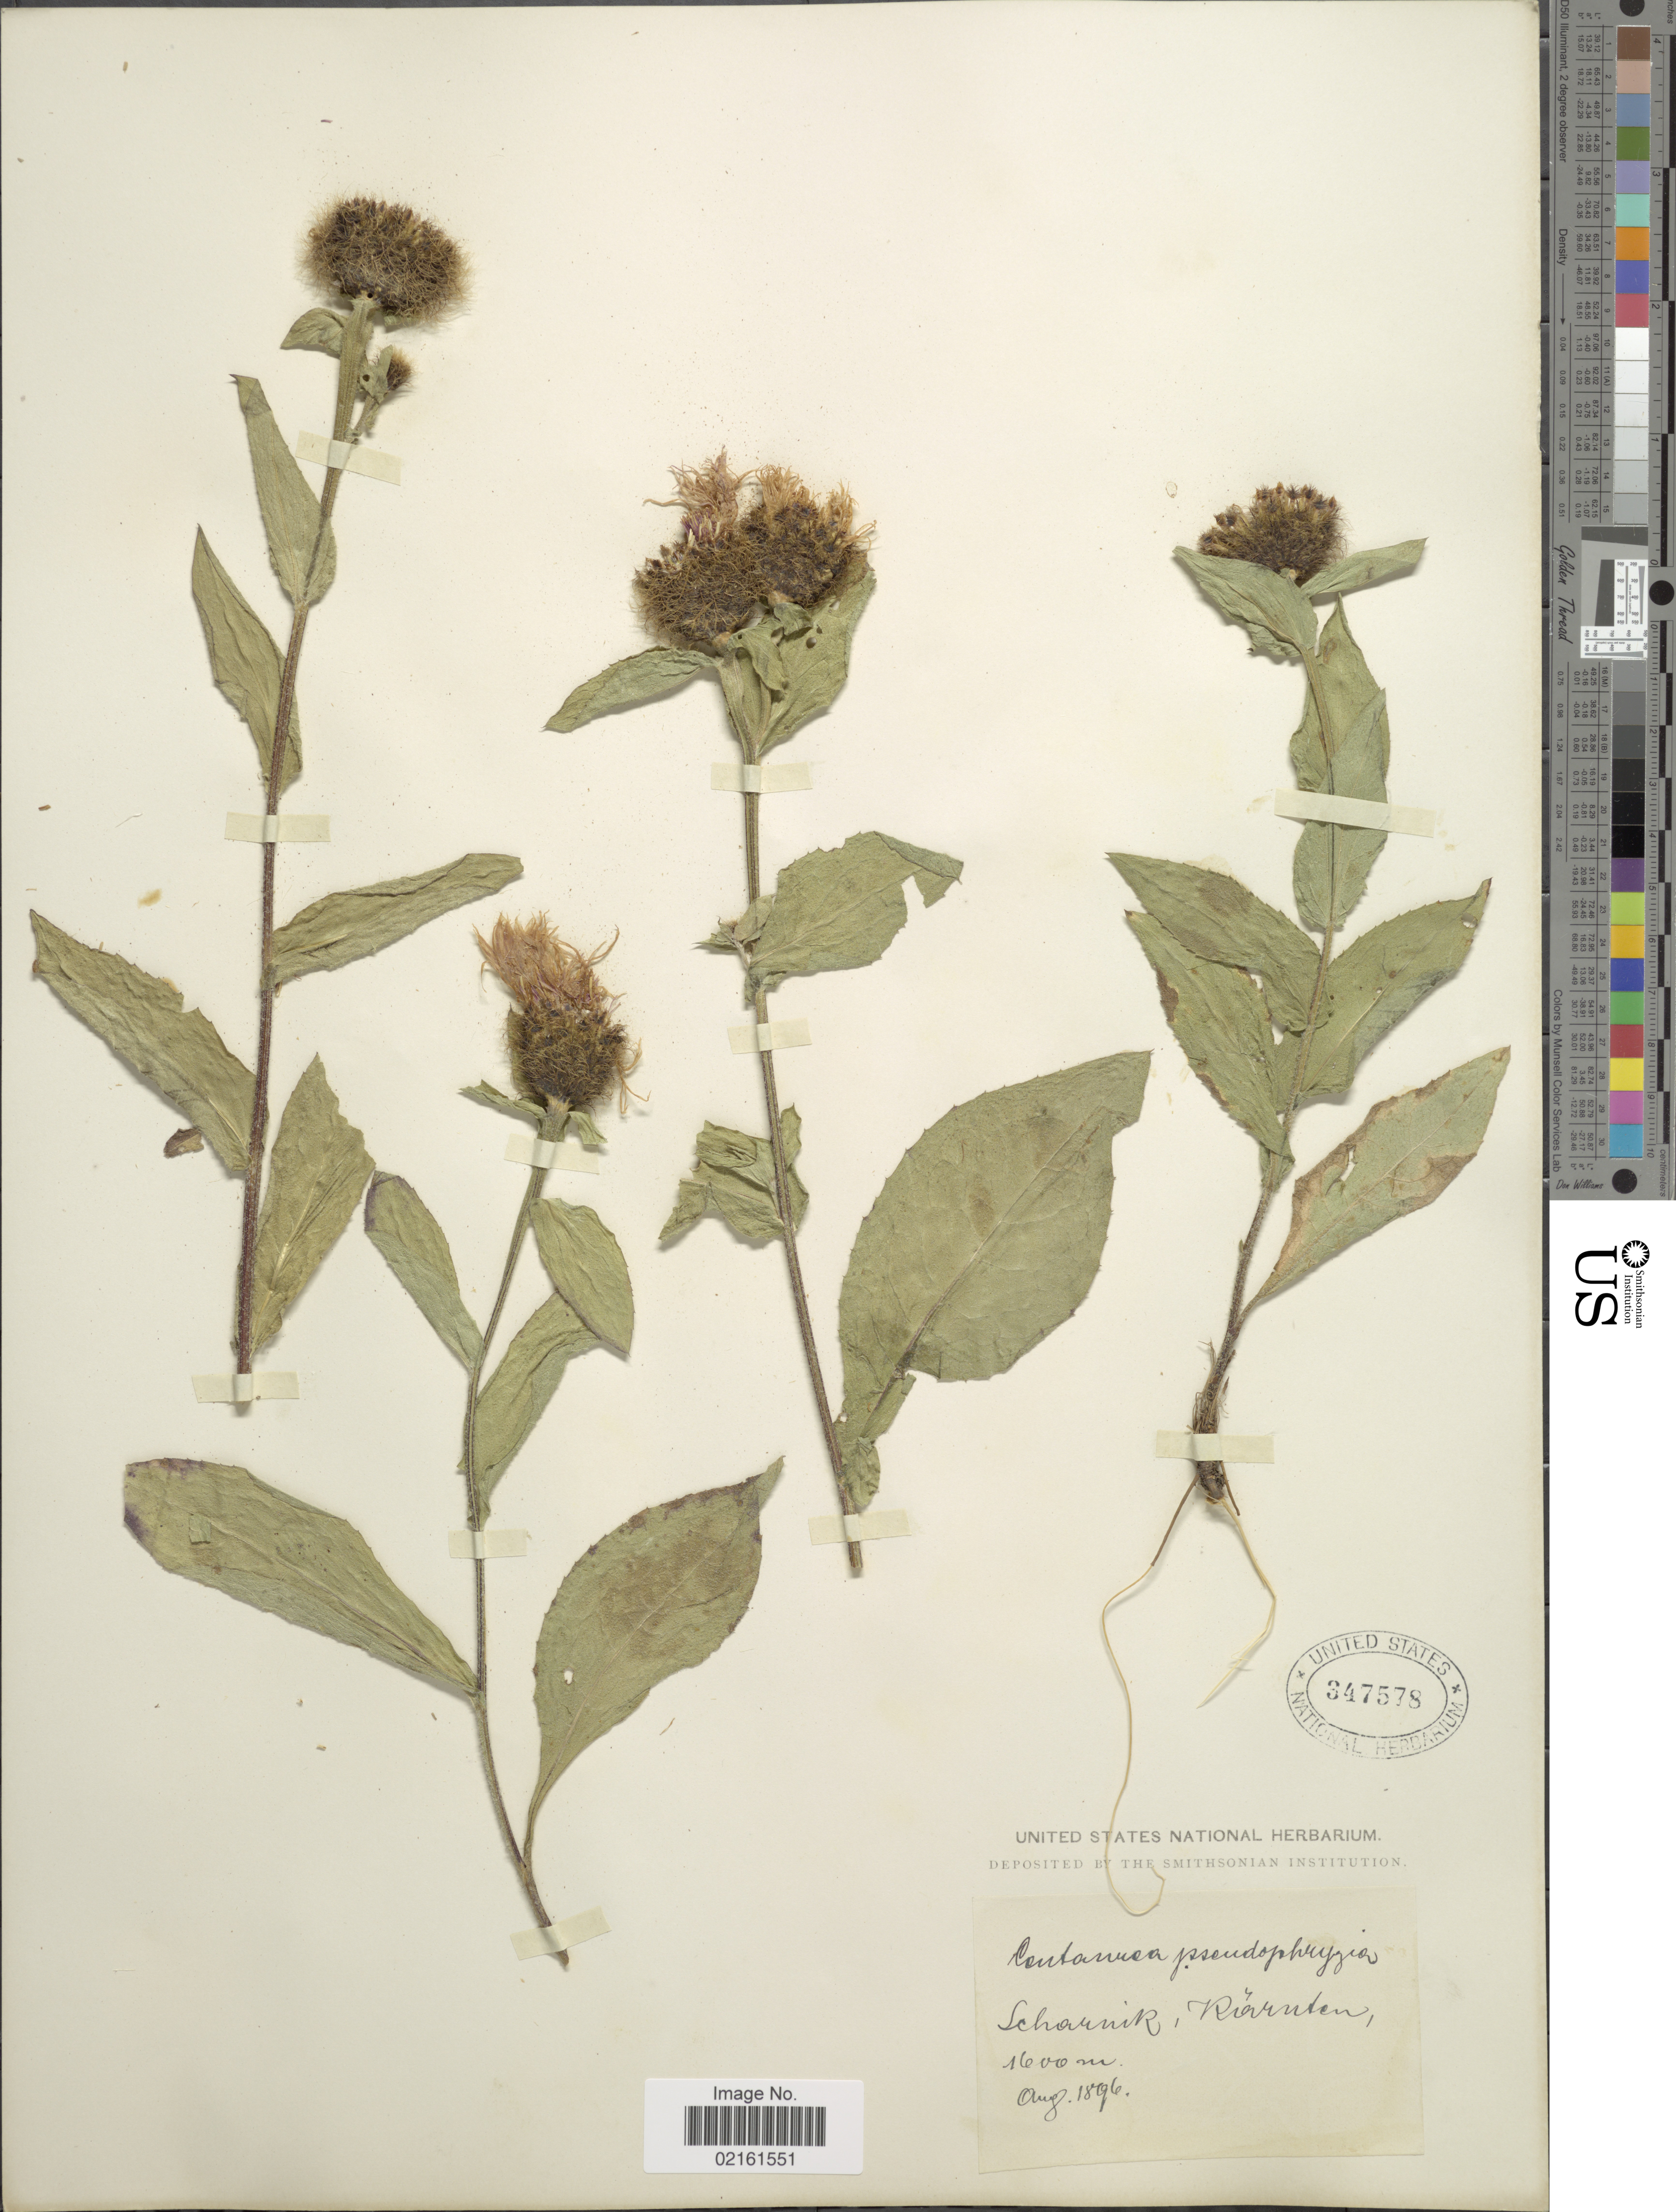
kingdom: Plantae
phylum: Tracheophyta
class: Magnoliopsida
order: Asterales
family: Asteraceae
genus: Centaurea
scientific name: Centaurea phrygia subsp. pseudophrygia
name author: (C.A. Mey.) Gugler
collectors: U.S. National Herbarium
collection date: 1896-08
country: Austria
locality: Scharnik, Riaruten [interpreted]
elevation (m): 1600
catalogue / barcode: US 347578